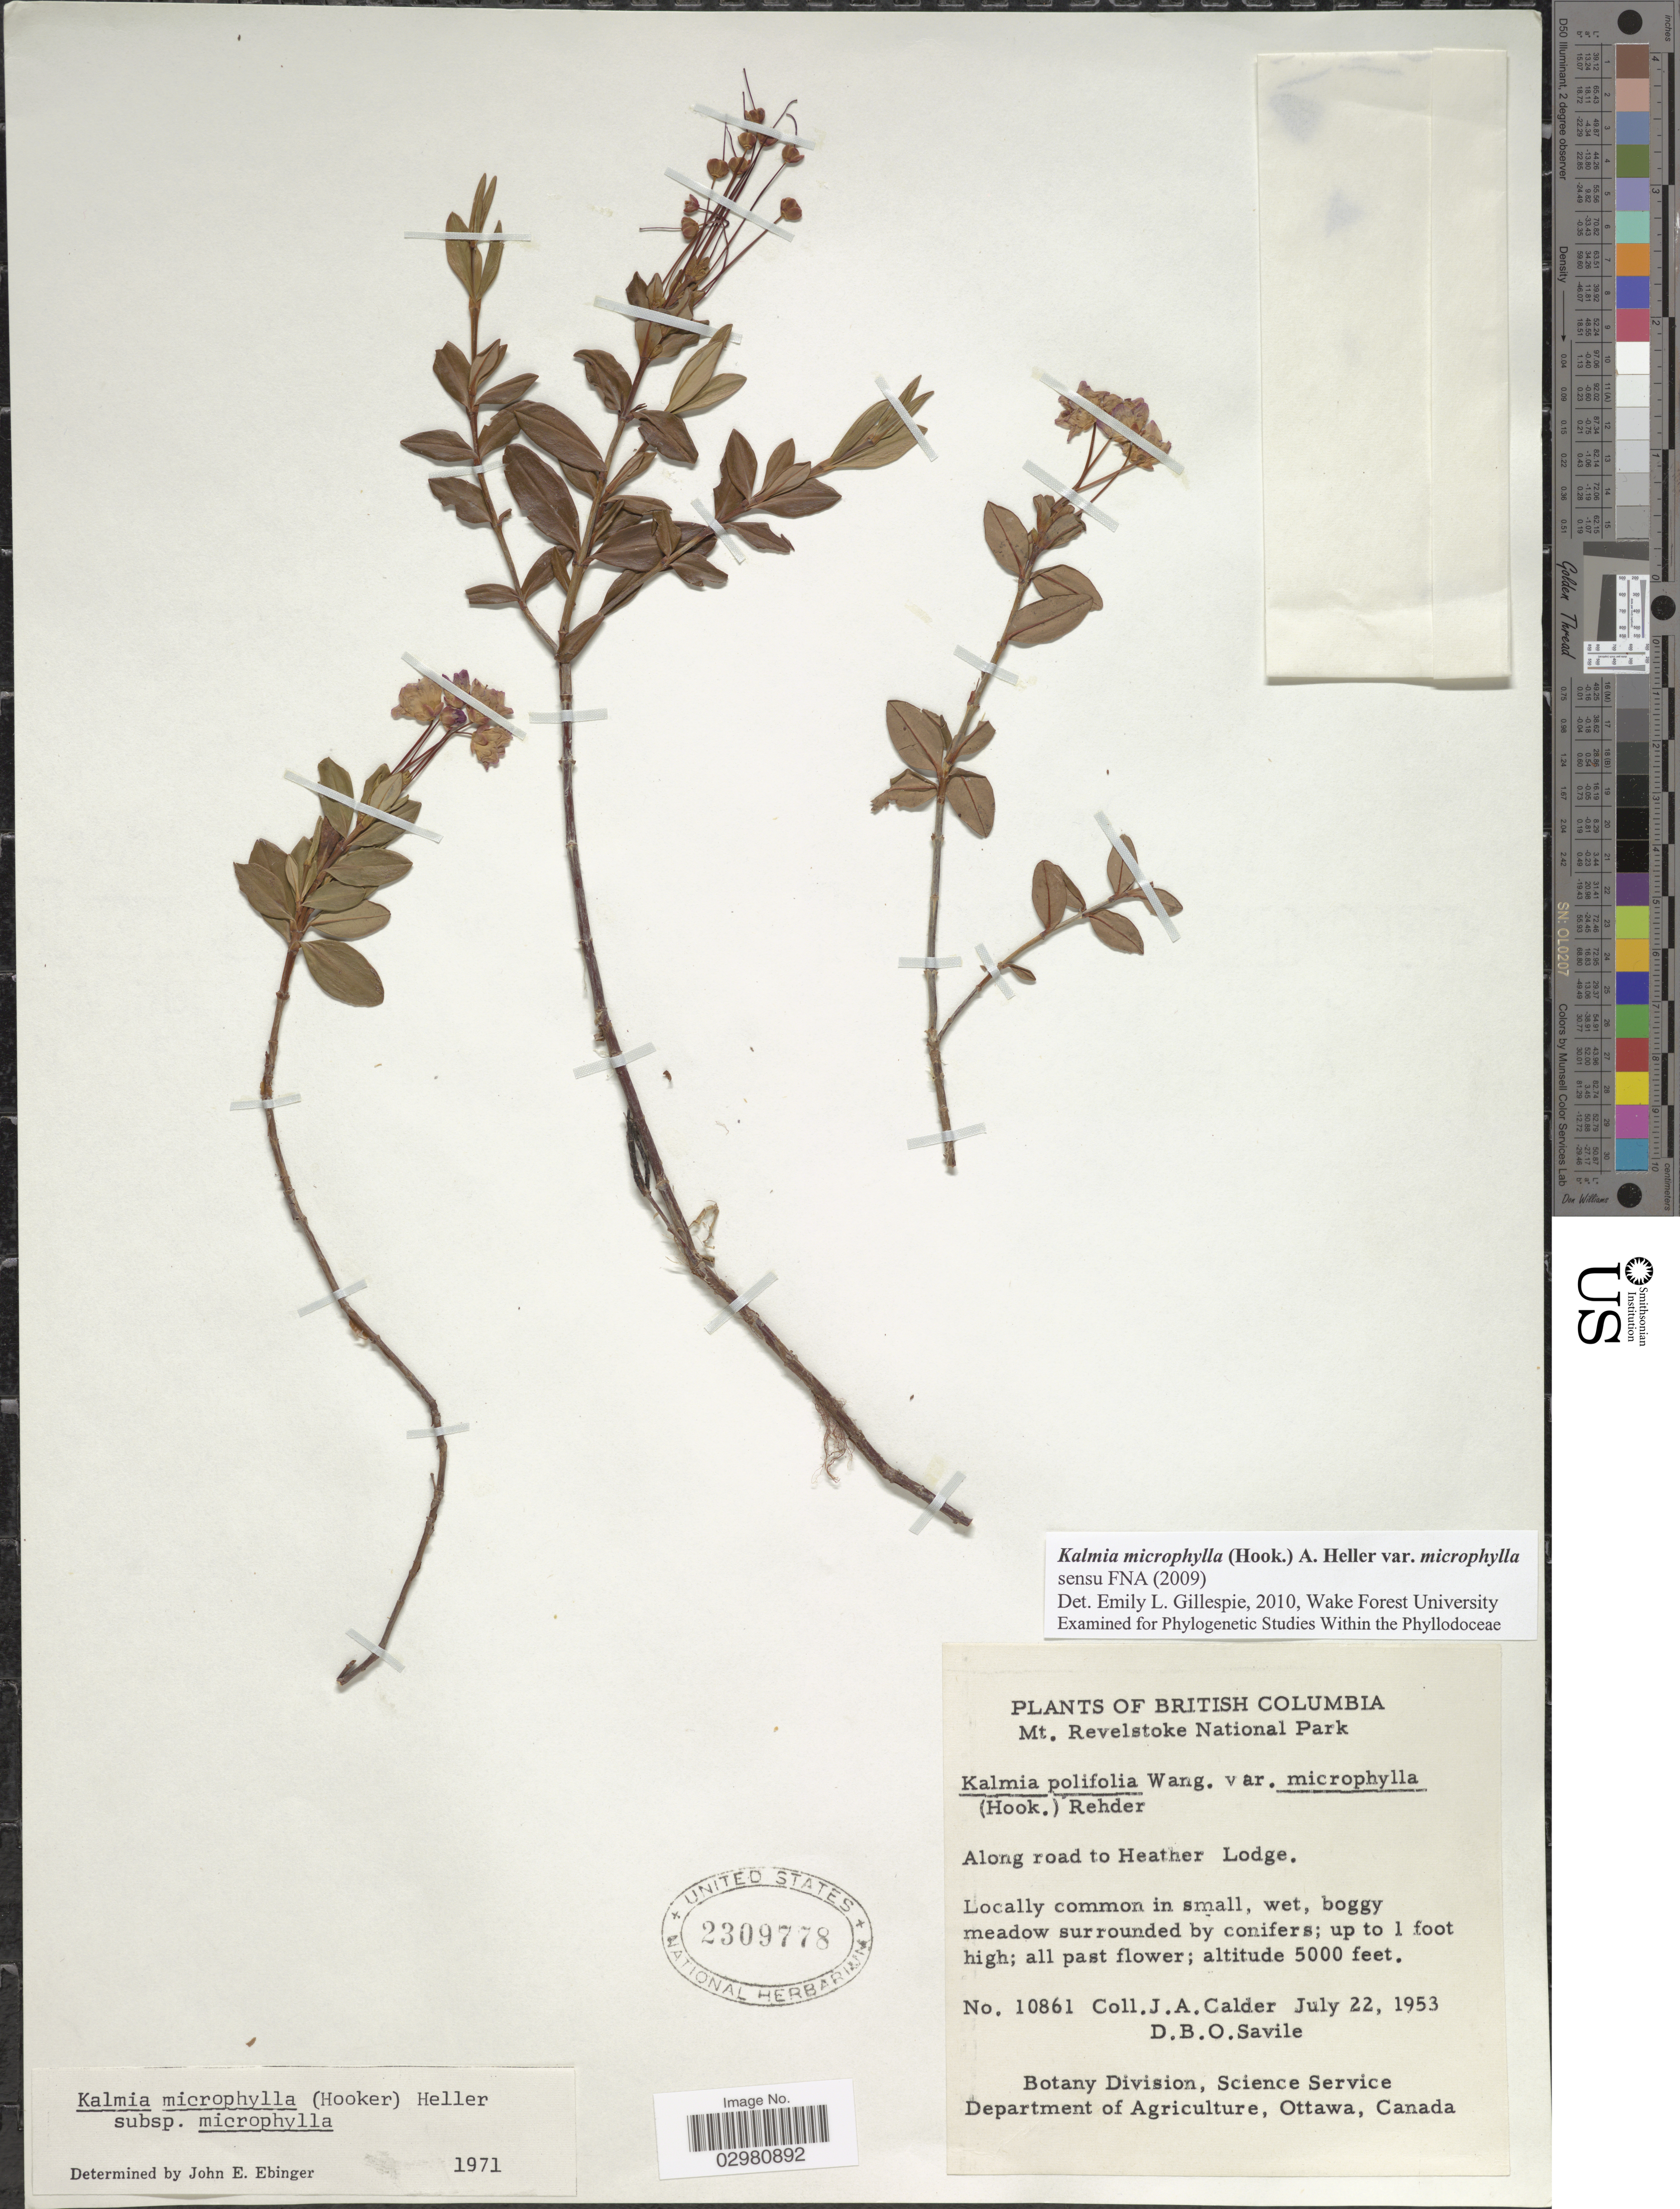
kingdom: Plantae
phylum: Tracheophyta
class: Magnoliopsida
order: Ericales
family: Ericaceae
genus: Kalmia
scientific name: Kalmia microphylla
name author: (Hook.) A. Heller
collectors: J. A. Calder & D. Savile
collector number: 10861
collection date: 1953-07-22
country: Canada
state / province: British Columbia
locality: Mt. Revelstoke National Park. Along road to Heather Lodge.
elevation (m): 1524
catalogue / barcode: US 2309778